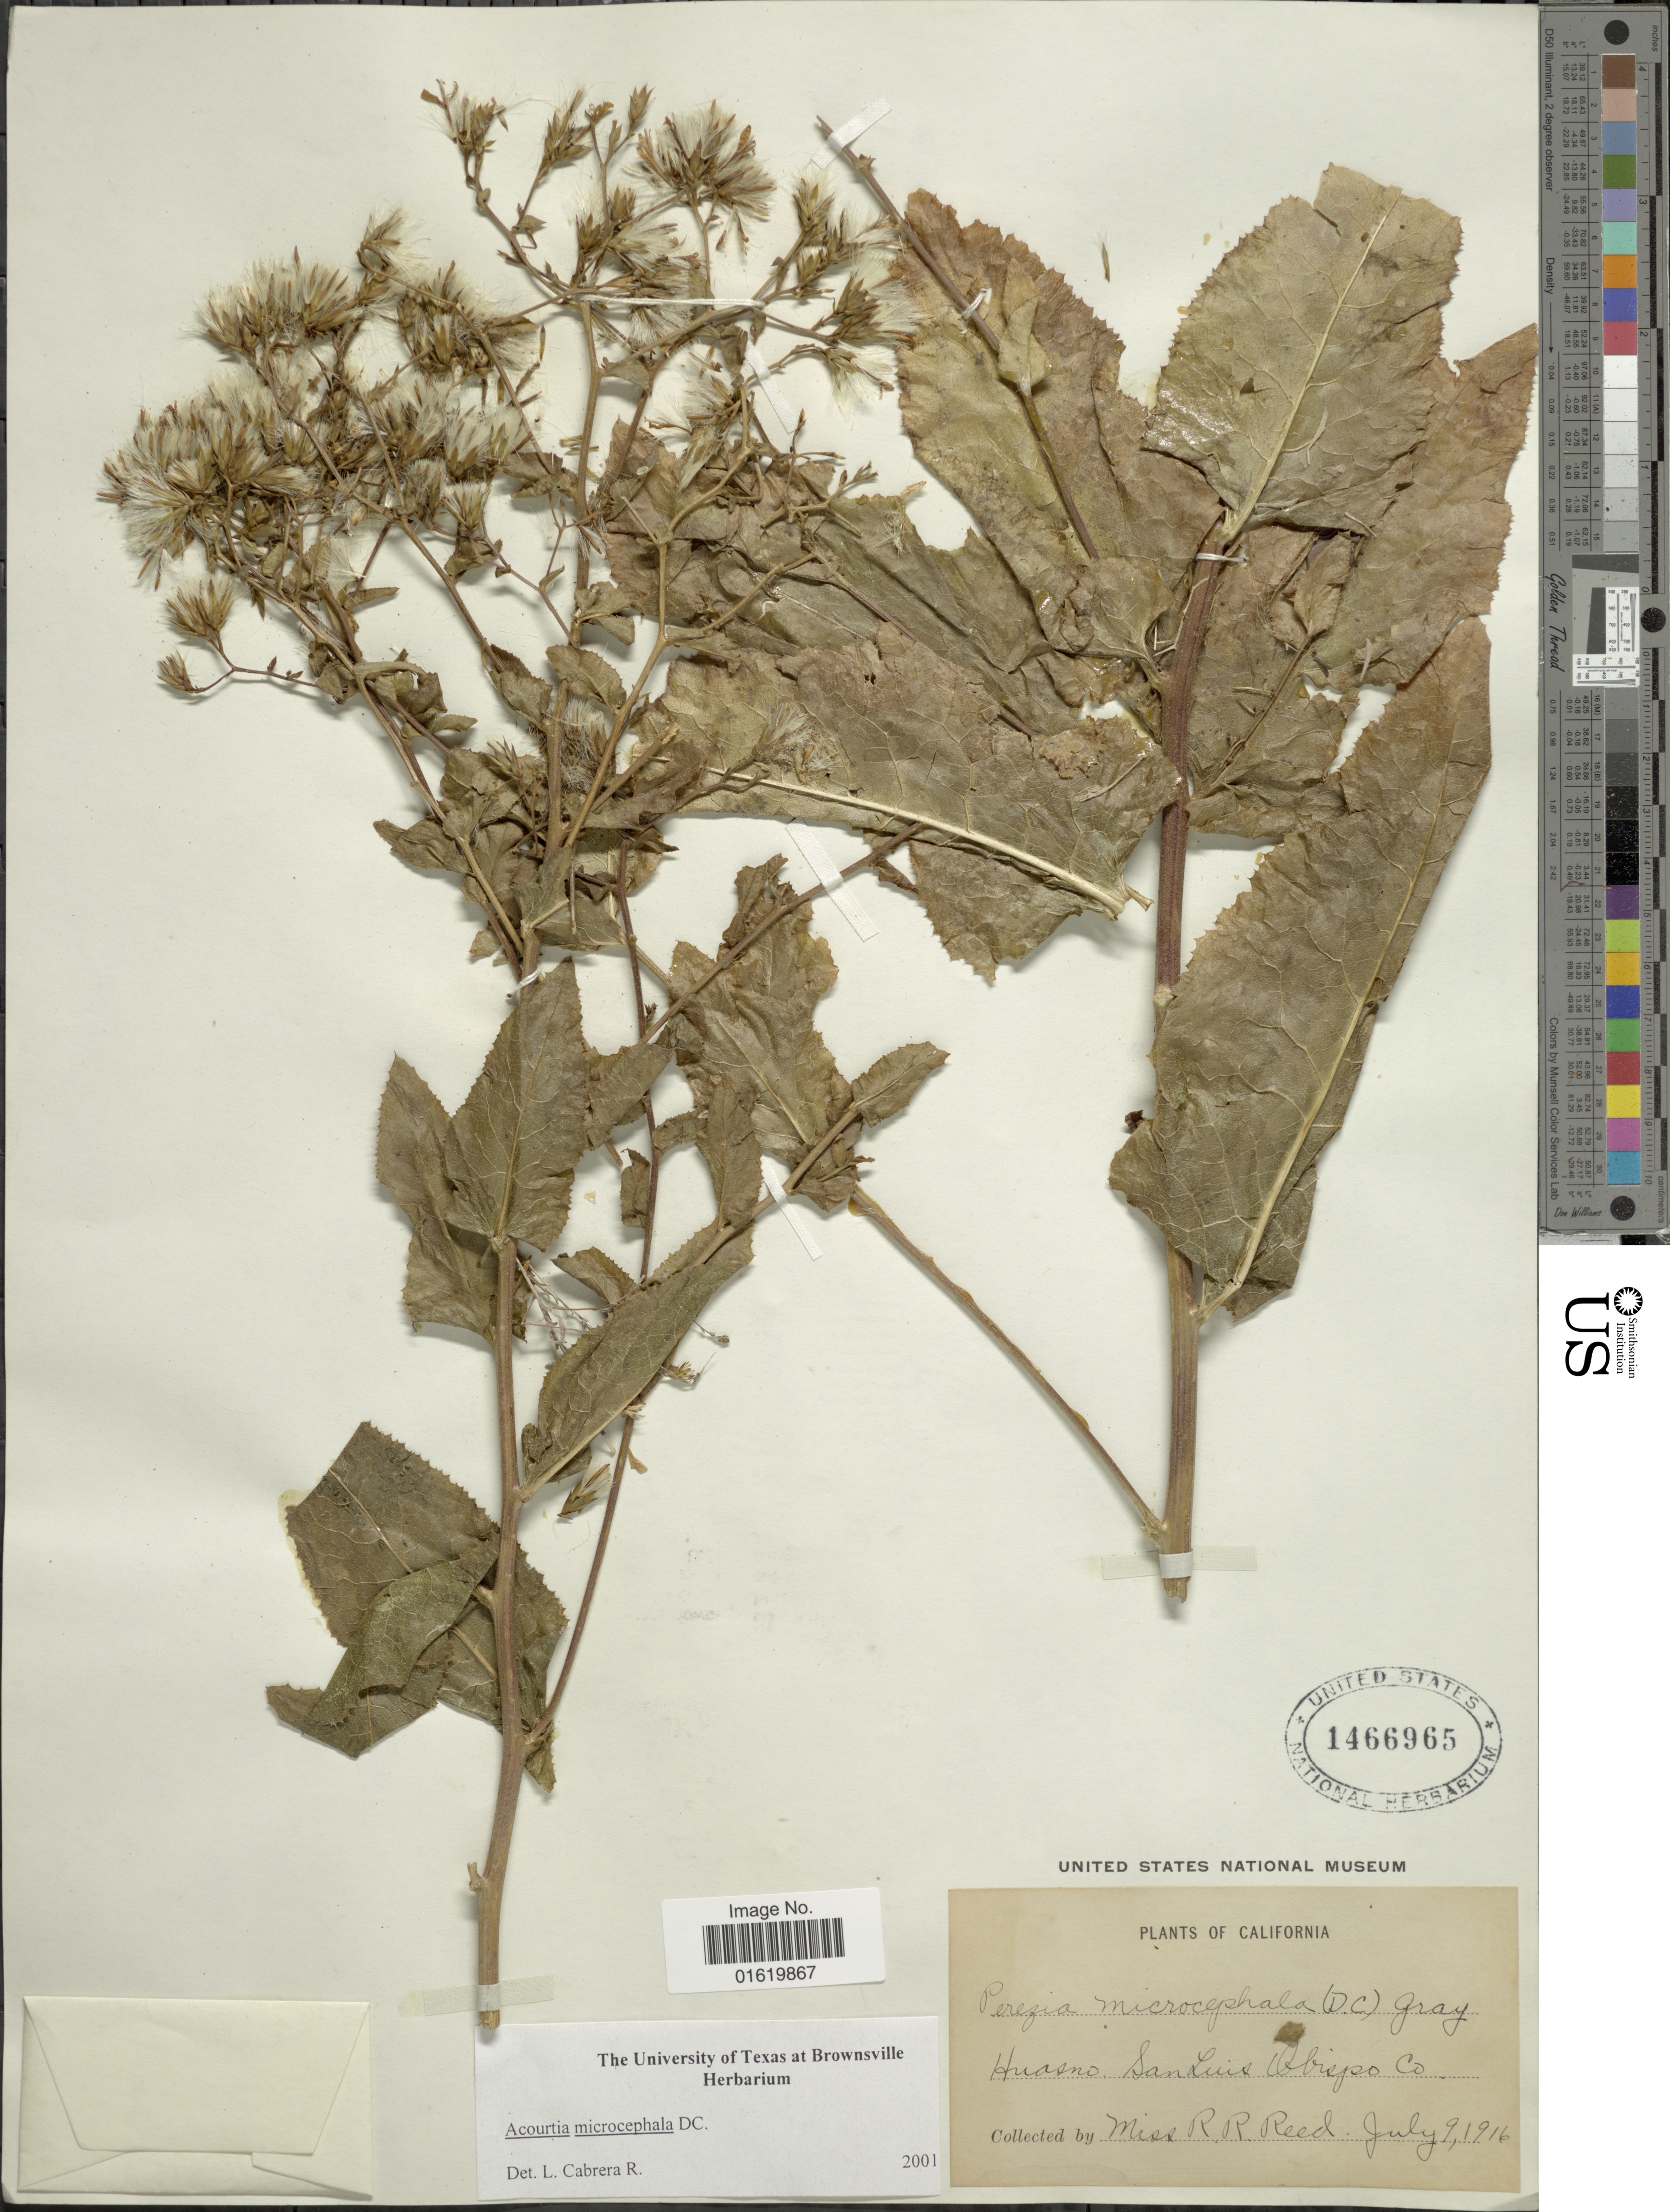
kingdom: Plantae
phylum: Tracheophyta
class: Magnoliopsida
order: Asterales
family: Asteraceae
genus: Acourtia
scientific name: Acourtia microcephala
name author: DC.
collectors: R. Reed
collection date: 1916-07-09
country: United States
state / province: California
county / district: San Luis Obispo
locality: Huasno. San Luis Obispo Co.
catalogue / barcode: US 1466965